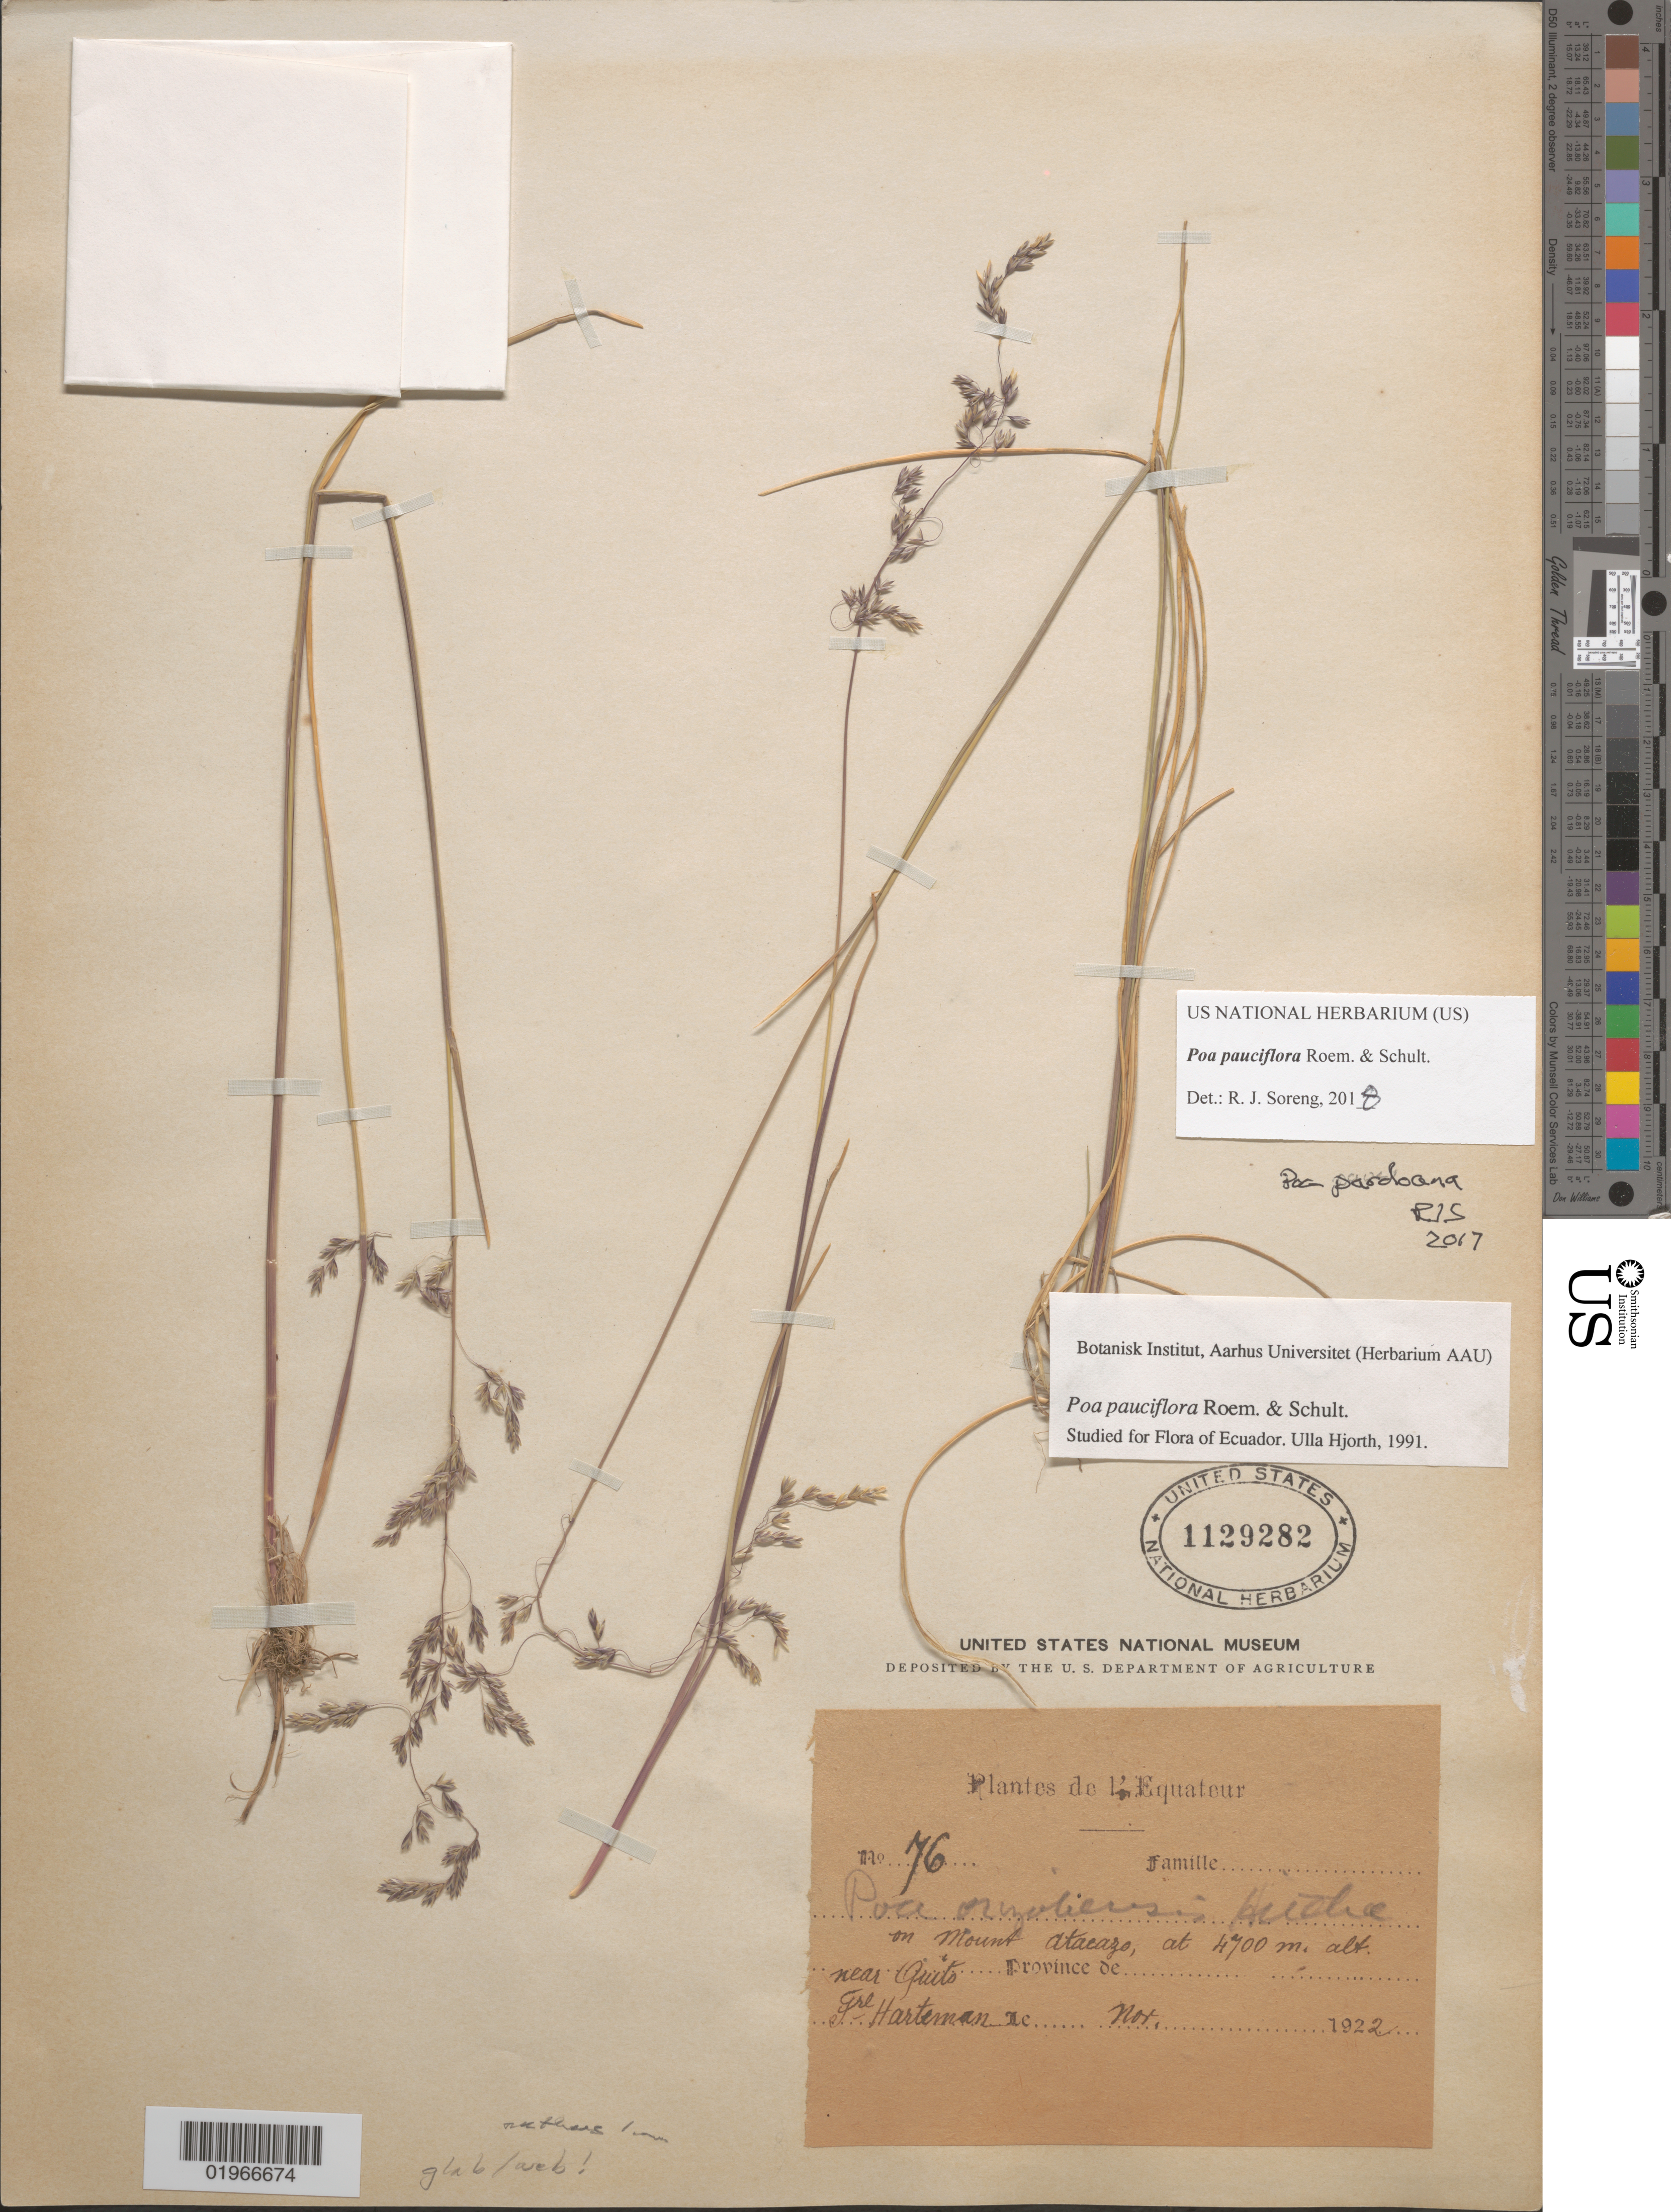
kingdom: Plantae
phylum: Tracheophyta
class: Liliopsida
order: Poales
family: Poaceae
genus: Poa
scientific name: Poa pauciflora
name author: Roem. & Schult.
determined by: Soreng, Robert J., Research Associate (BOT), Smithsonian Institution - National Museum of Natural History (UNITED STATES)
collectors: Harteman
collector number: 76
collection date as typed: Nov 1922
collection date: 1922-11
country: Ecuador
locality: on Mount Atacazo.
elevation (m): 4700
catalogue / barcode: US 1129282